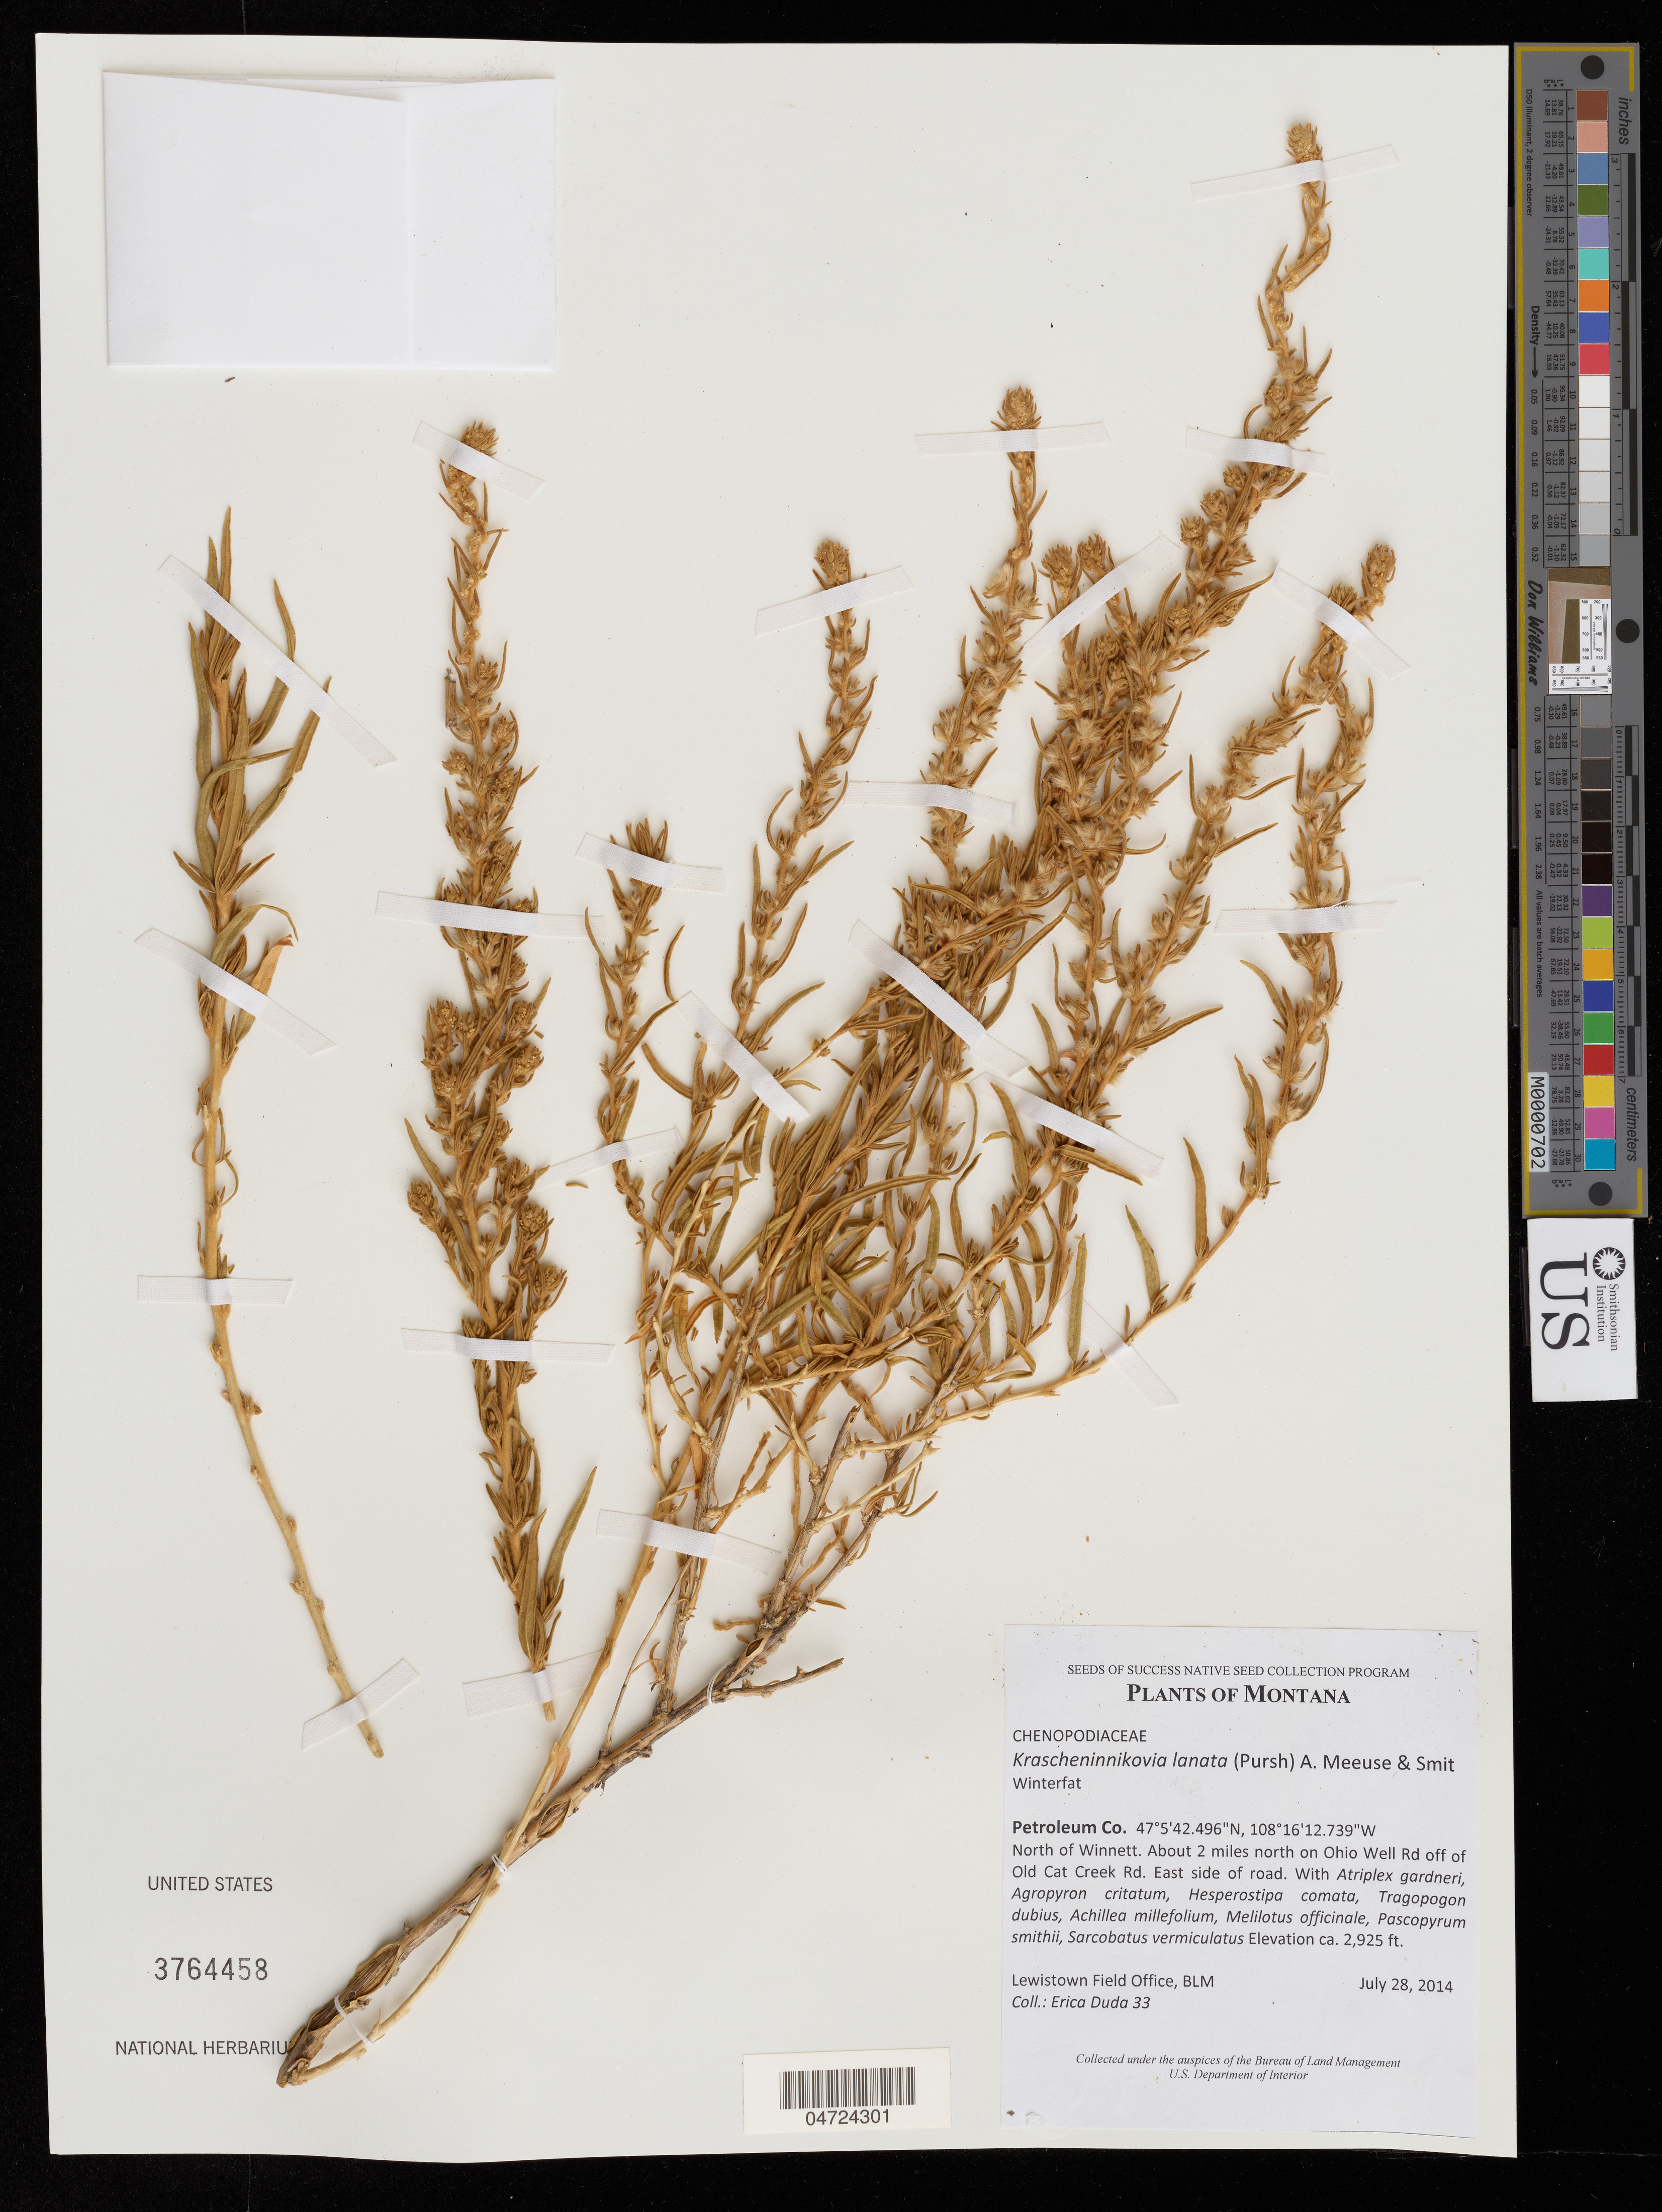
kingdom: Plantae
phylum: Tracheophyta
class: Magnoliopsida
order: Caryophyllales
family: Amaranthaceae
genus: Krascheninnikovia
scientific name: Krascheninnikovia lanata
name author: (Pursh) A. Meeuse & A.Smit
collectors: E. Duda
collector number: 33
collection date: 2014-07-28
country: United States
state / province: Montana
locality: Petroleum Co. North of Winnett. About 2 miles north on Ohio Well Rd off of Old Cat Creek Rd. East side of road.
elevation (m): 892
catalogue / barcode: US 3764458